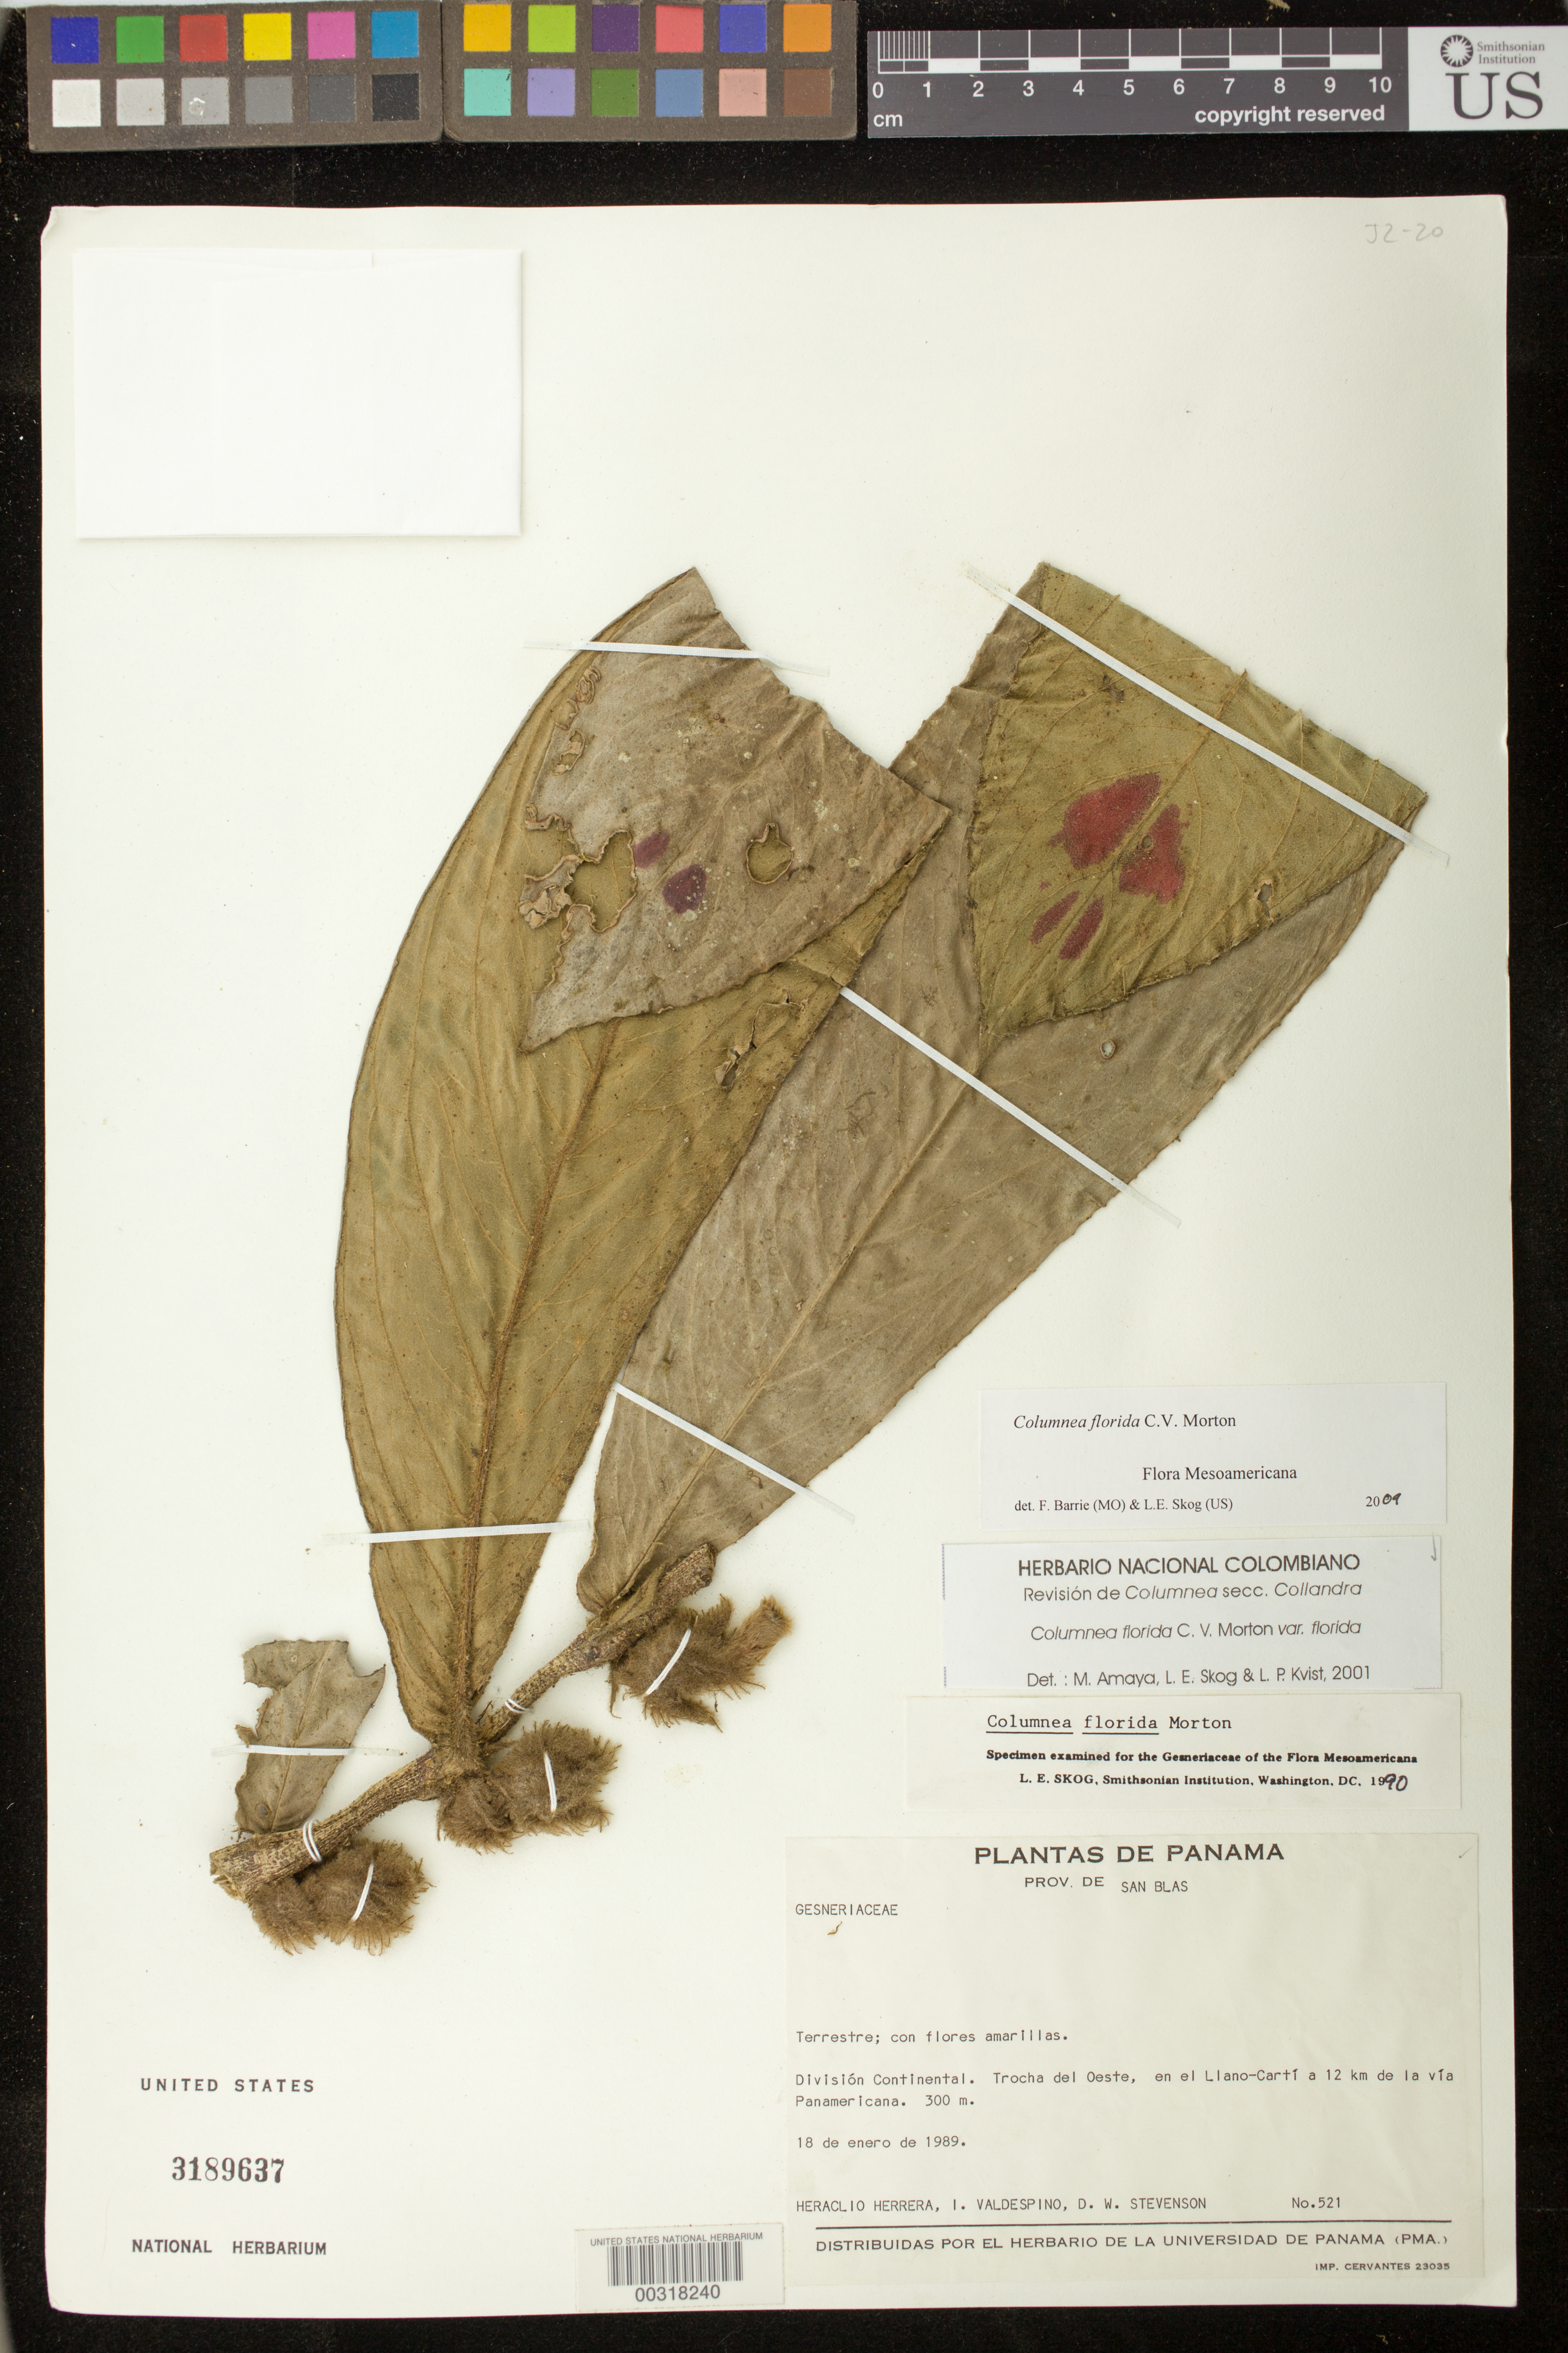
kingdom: Plantae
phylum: Tracheophyta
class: Magnoliopsida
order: Lamiales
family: Gesneriaceae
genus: Columnea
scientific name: Columnea florida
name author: C.V. Morton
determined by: Amaya-Márquez, M.; et al.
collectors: H. Herrera, I. A. Valdespino & D. W. Stevenson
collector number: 521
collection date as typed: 18 Jan 1989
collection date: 1989-01-18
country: Panama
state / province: Kuna Yala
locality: División Continental. Trocha del Oeste, en el Llano - Cartí a 12 km de la vía Panamericana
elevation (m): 300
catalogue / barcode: US 3189637